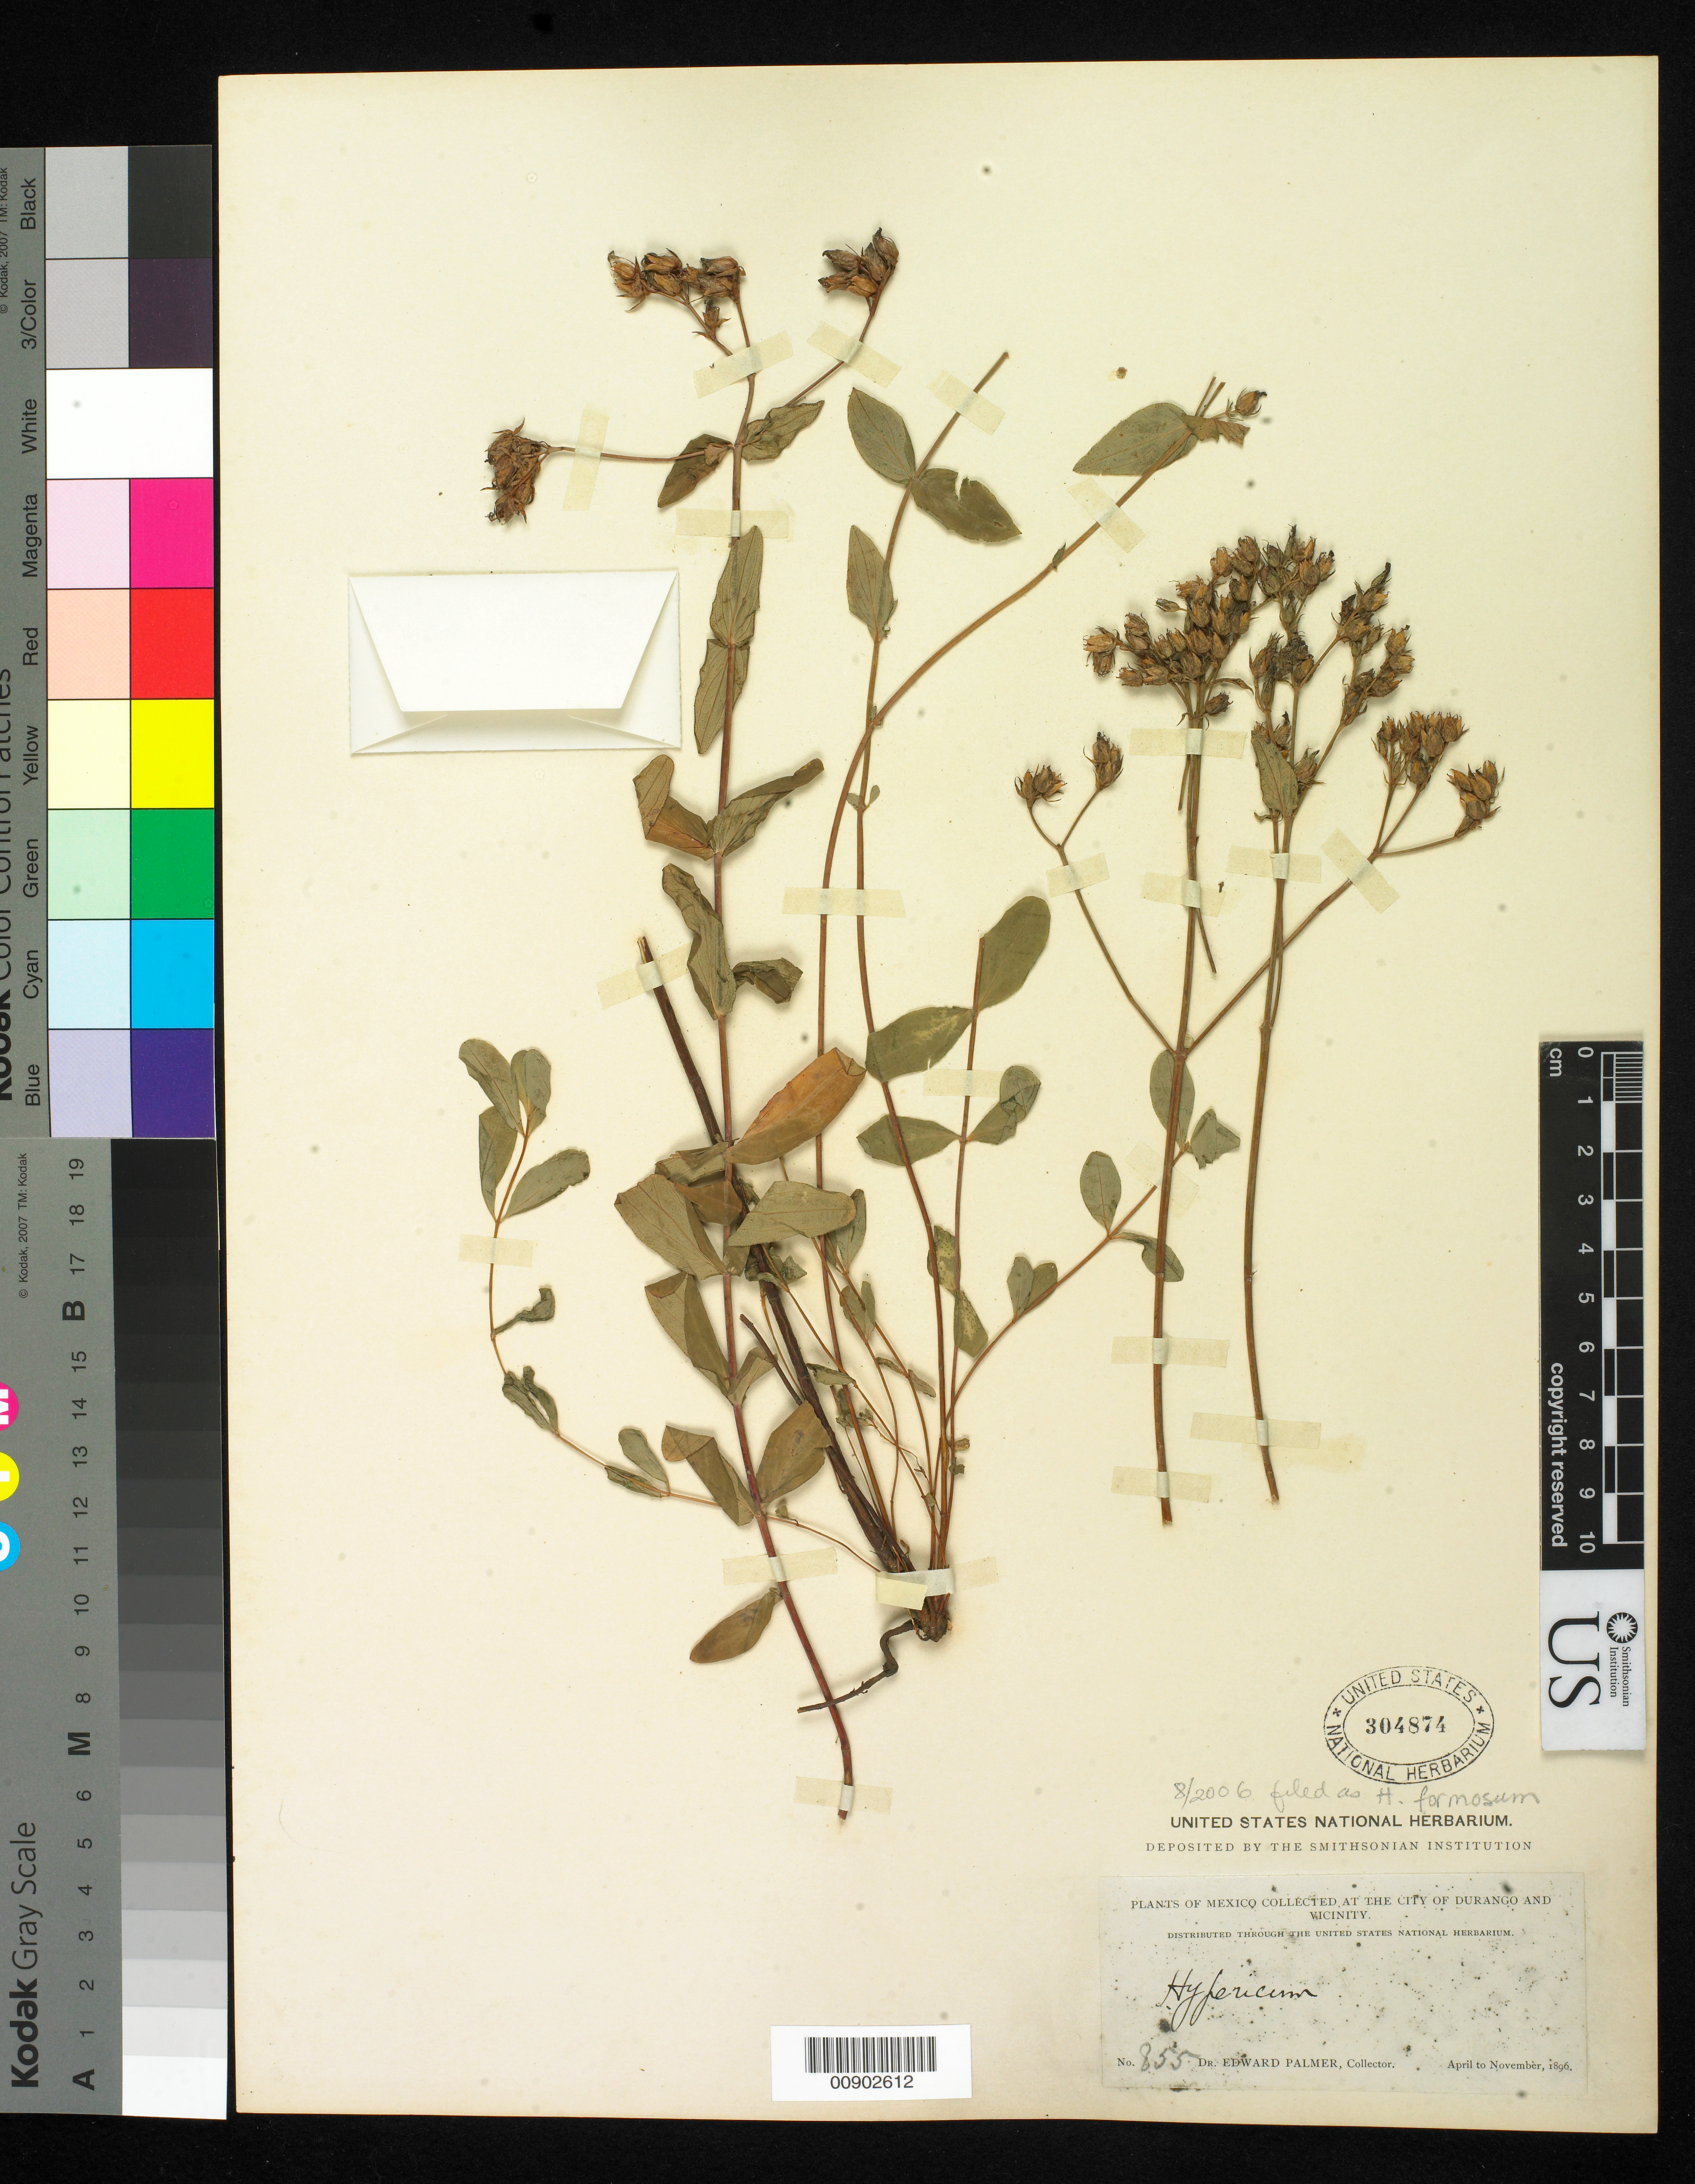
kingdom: Plantae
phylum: Tracheophyta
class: Magnoliopsida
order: Malpighiales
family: Hypericaceae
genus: Hypericum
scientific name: Hypericum formosum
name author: Kunth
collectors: E. Palmer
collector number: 855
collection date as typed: Apr 1896 to -- Nov 1896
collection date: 1896-04/1896-11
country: Mexico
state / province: Durango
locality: City of Durango and vicinity.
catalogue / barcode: US 304874